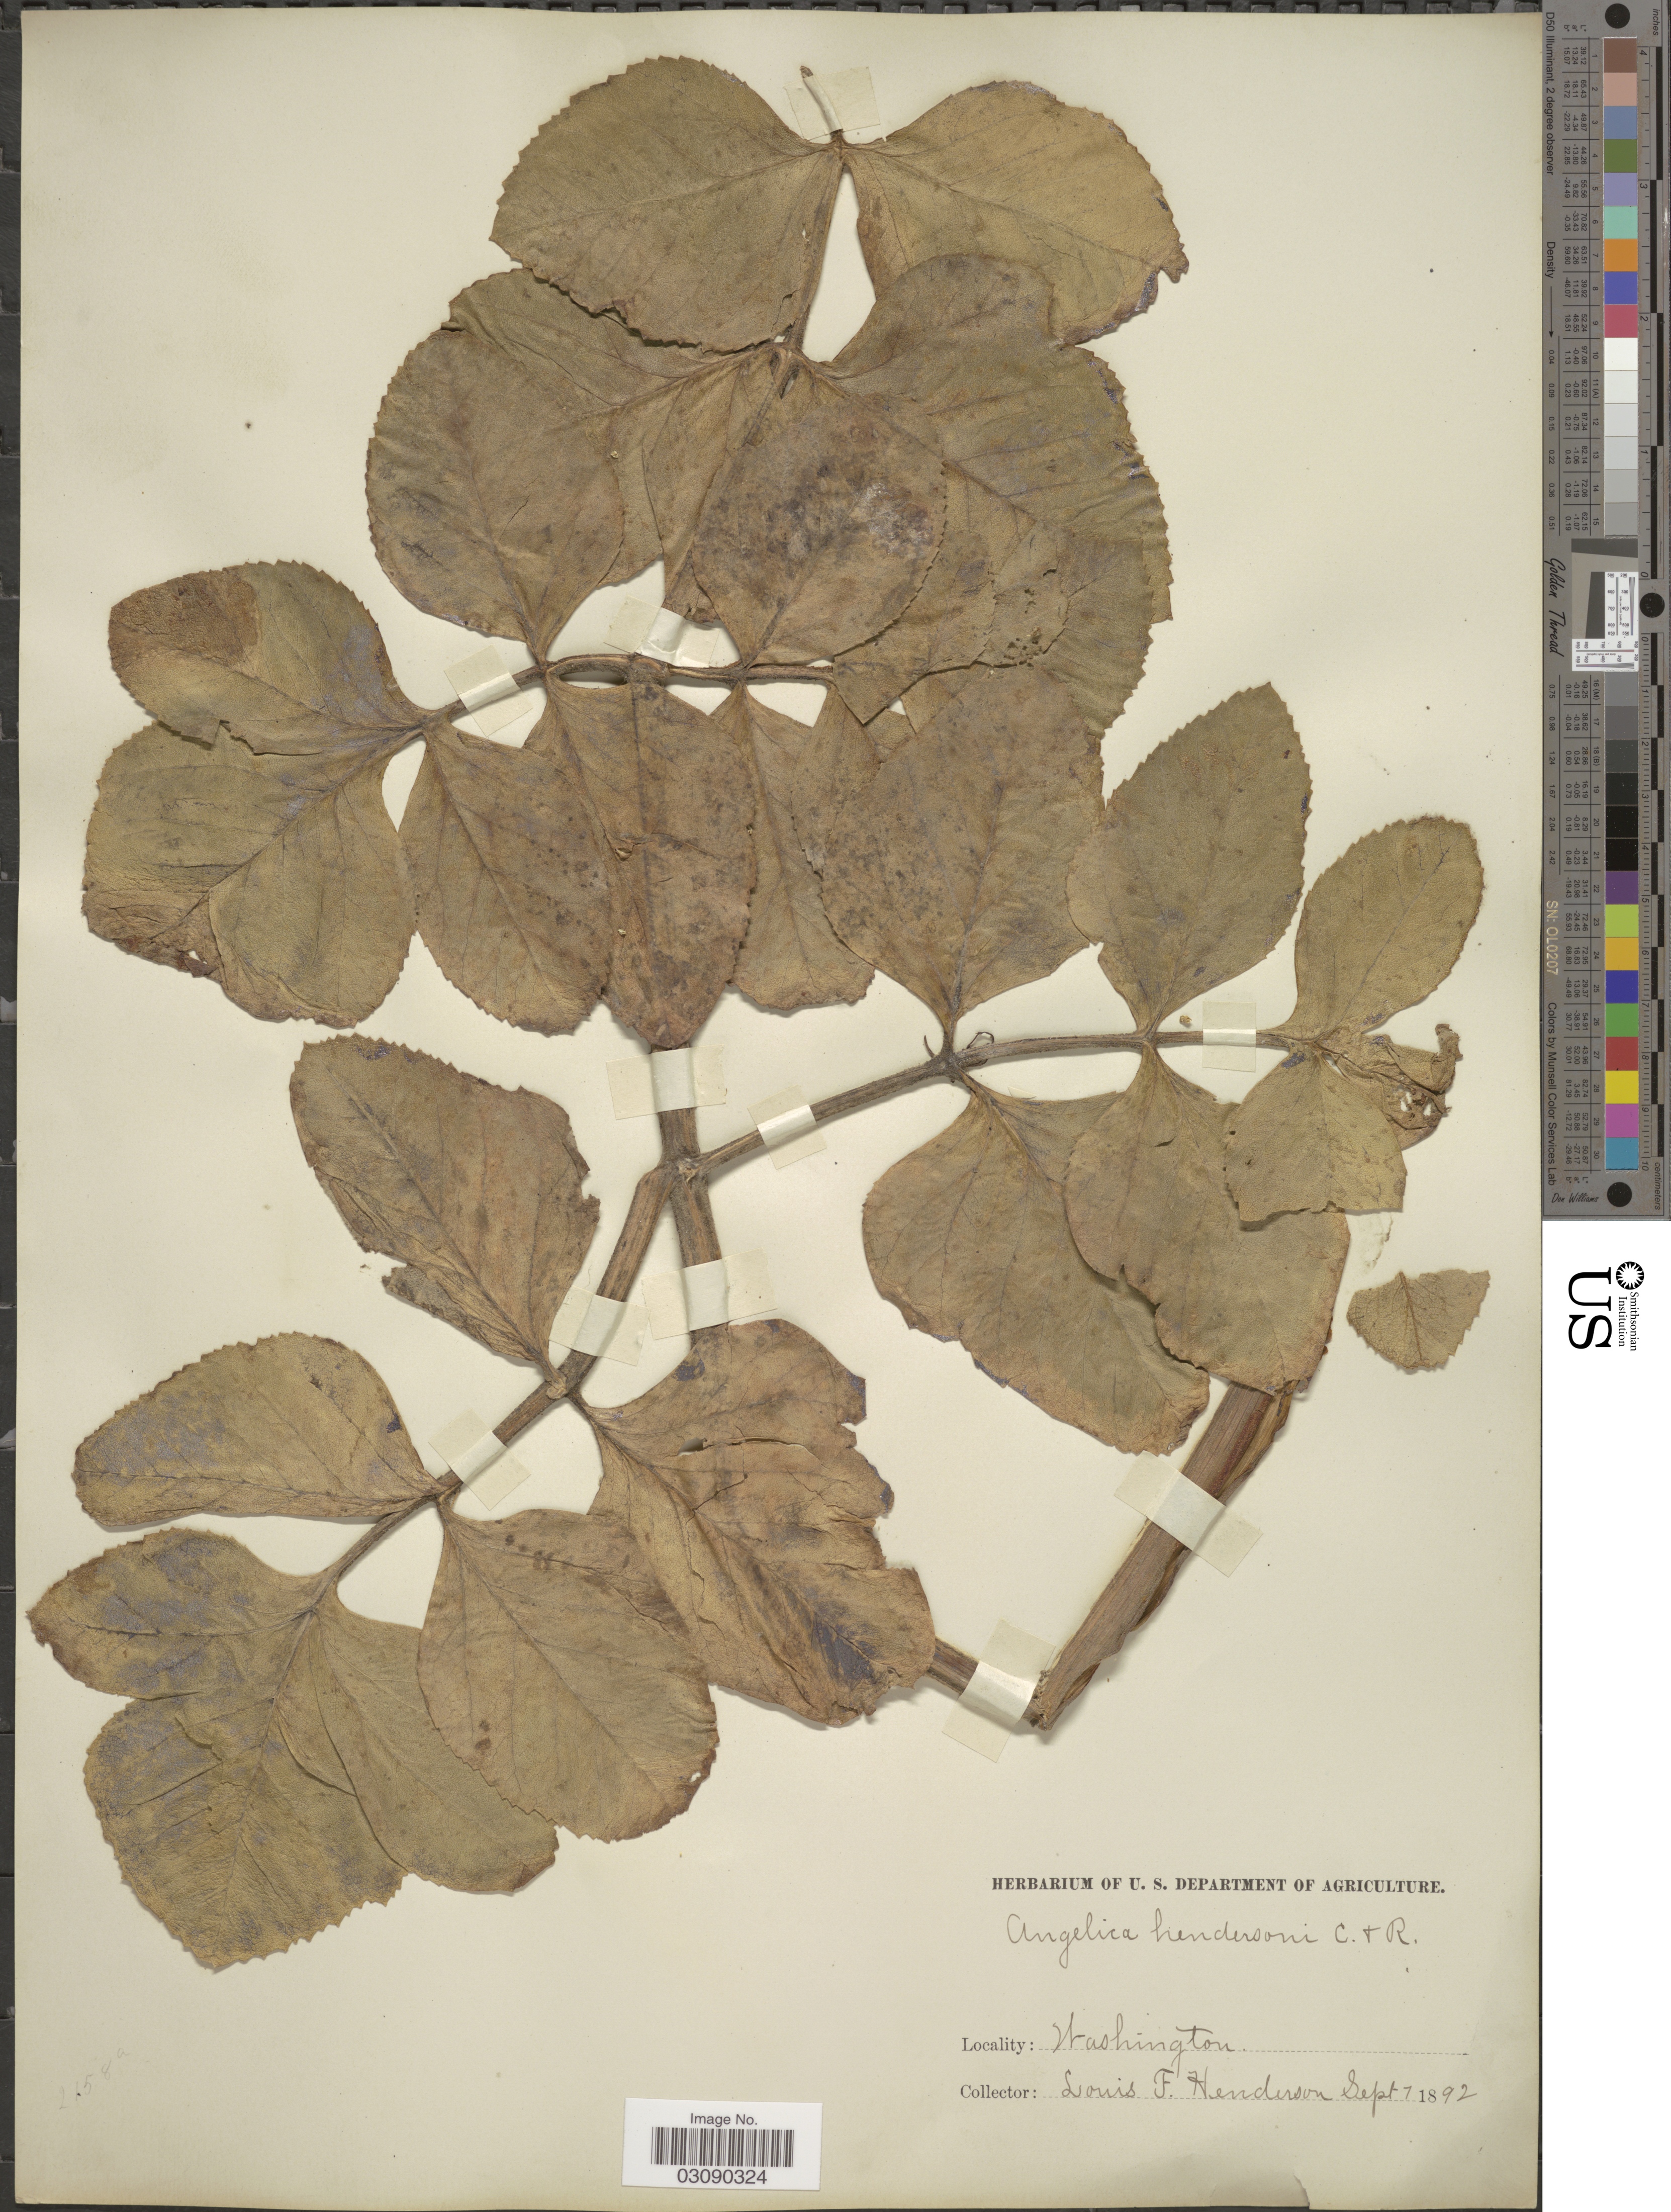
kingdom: Plantae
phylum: Tracheophyta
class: Magnoliopsida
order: Apiales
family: Apiaceae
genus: Angelica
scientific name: Angelica hendersonii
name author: J.M. Coult. & Rose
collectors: L. Henderson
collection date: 1892-09-07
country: United States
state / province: Washington